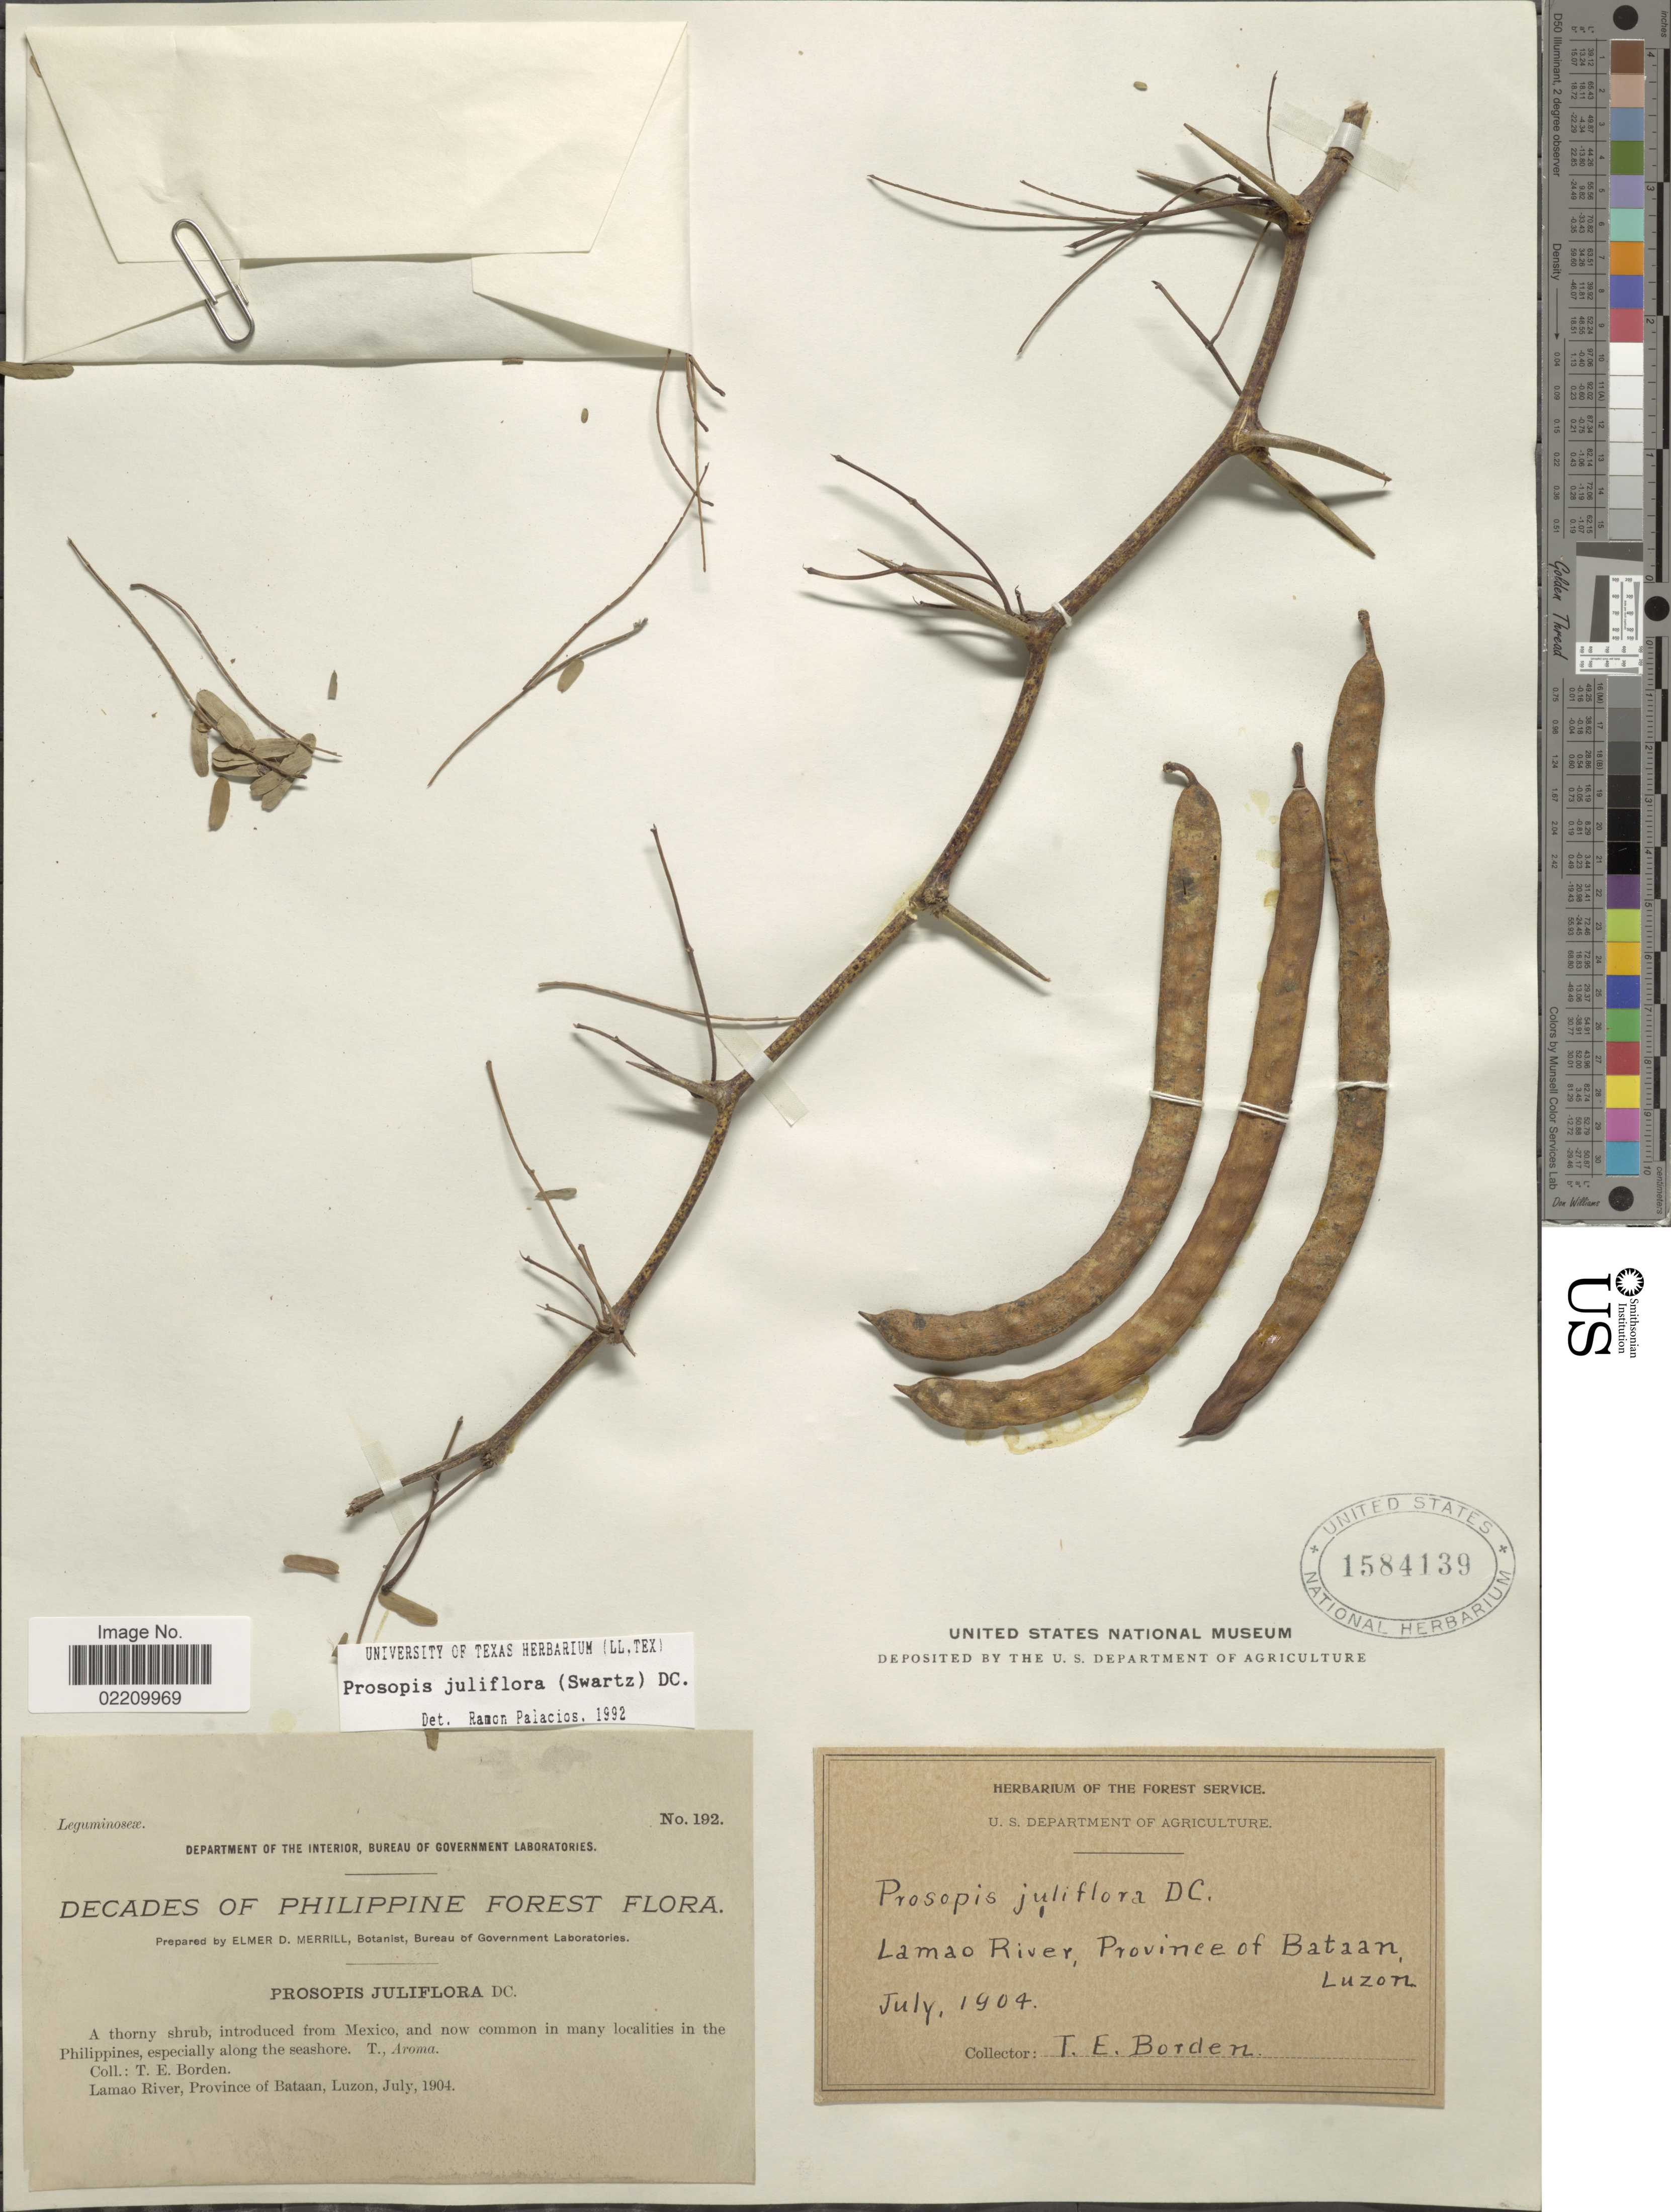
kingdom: Plantae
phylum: Tracheophyta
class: Magnoliopsida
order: Fabales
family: Fabaceae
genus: Neltuma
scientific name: Neltuma juliflora var. juliflora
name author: (Sw.) Raf.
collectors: T. E. Borden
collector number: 192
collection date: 1904-07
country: Philippines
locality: Lamao River, Province of Bataan, Luzon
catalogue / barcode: US 1584139